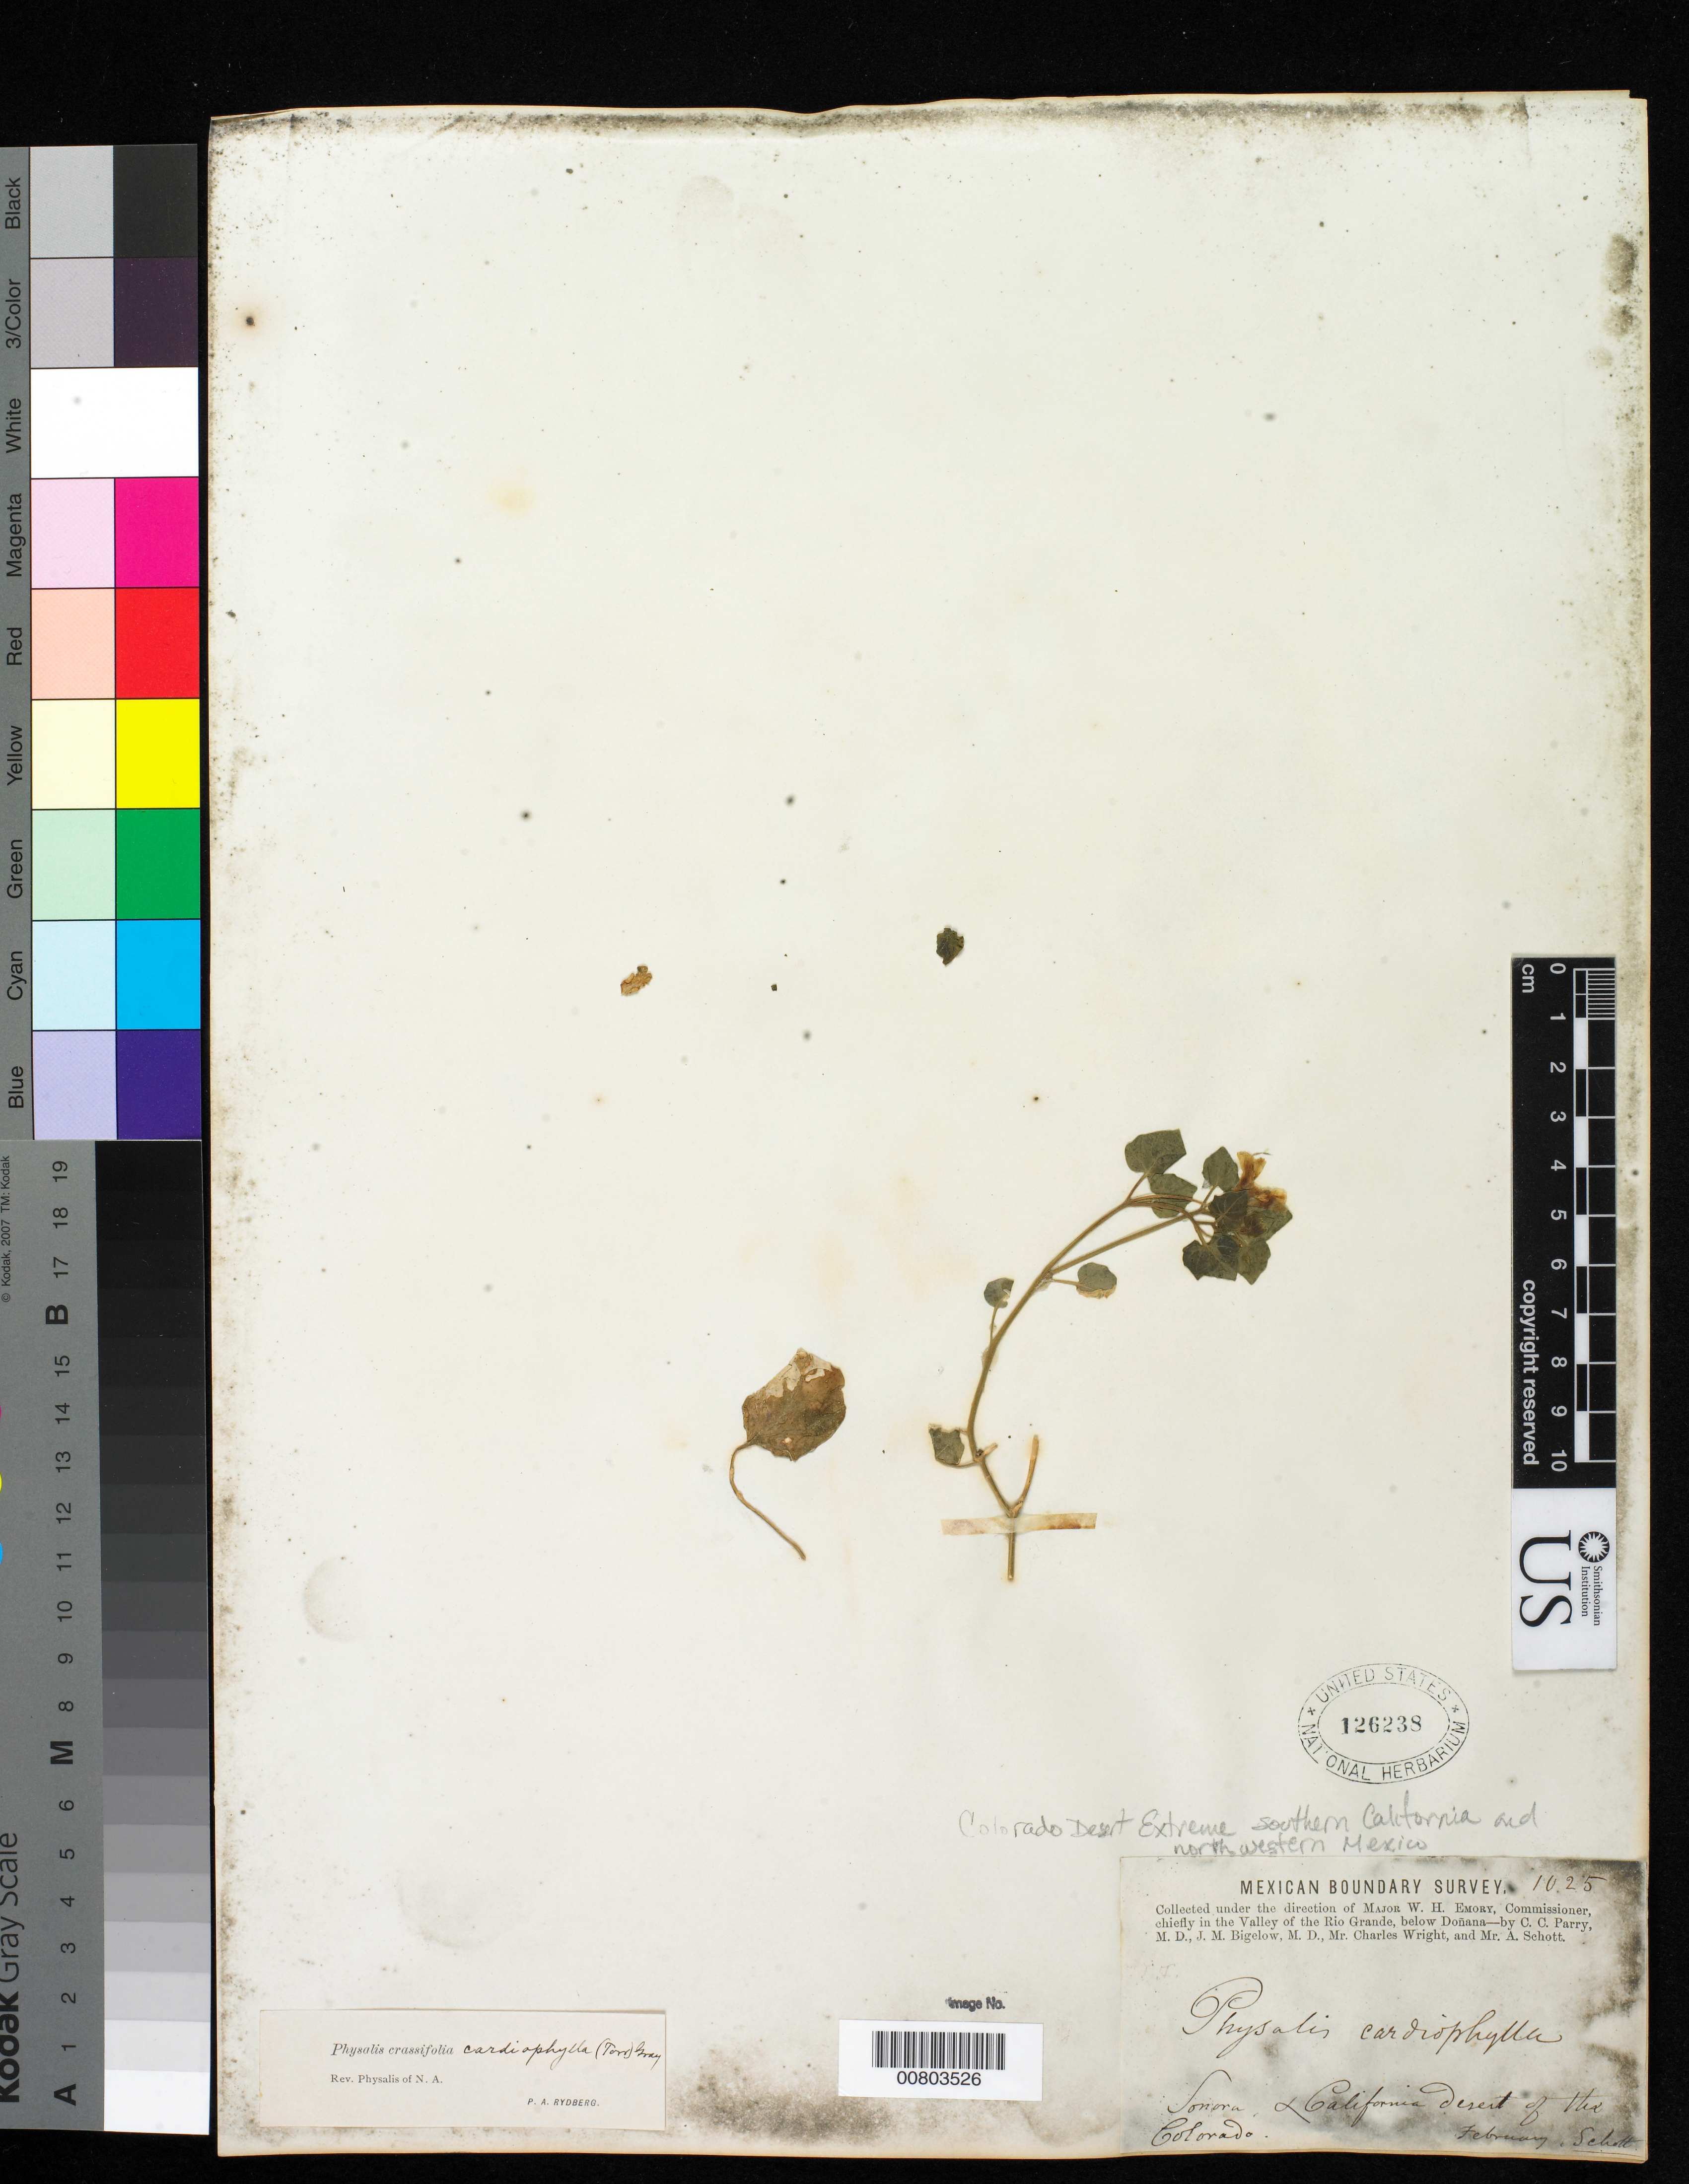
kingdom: Plantae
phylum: Tracheophyta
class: Magnoliopsida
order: Solanales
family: Solanaceae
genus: Physalis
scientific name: Physalis crassifolia var. cardiophylla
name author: (Torr.) A. Gray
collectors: C. C. Parry, J. M. Bigelow, C. Wright & A. C. V. Schott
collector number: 1025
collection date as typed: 1869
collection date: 1869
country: United States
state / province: California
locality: Colorado desert, extreme southern California and northwestern Mexico, Sonora.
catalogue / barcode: US 126238